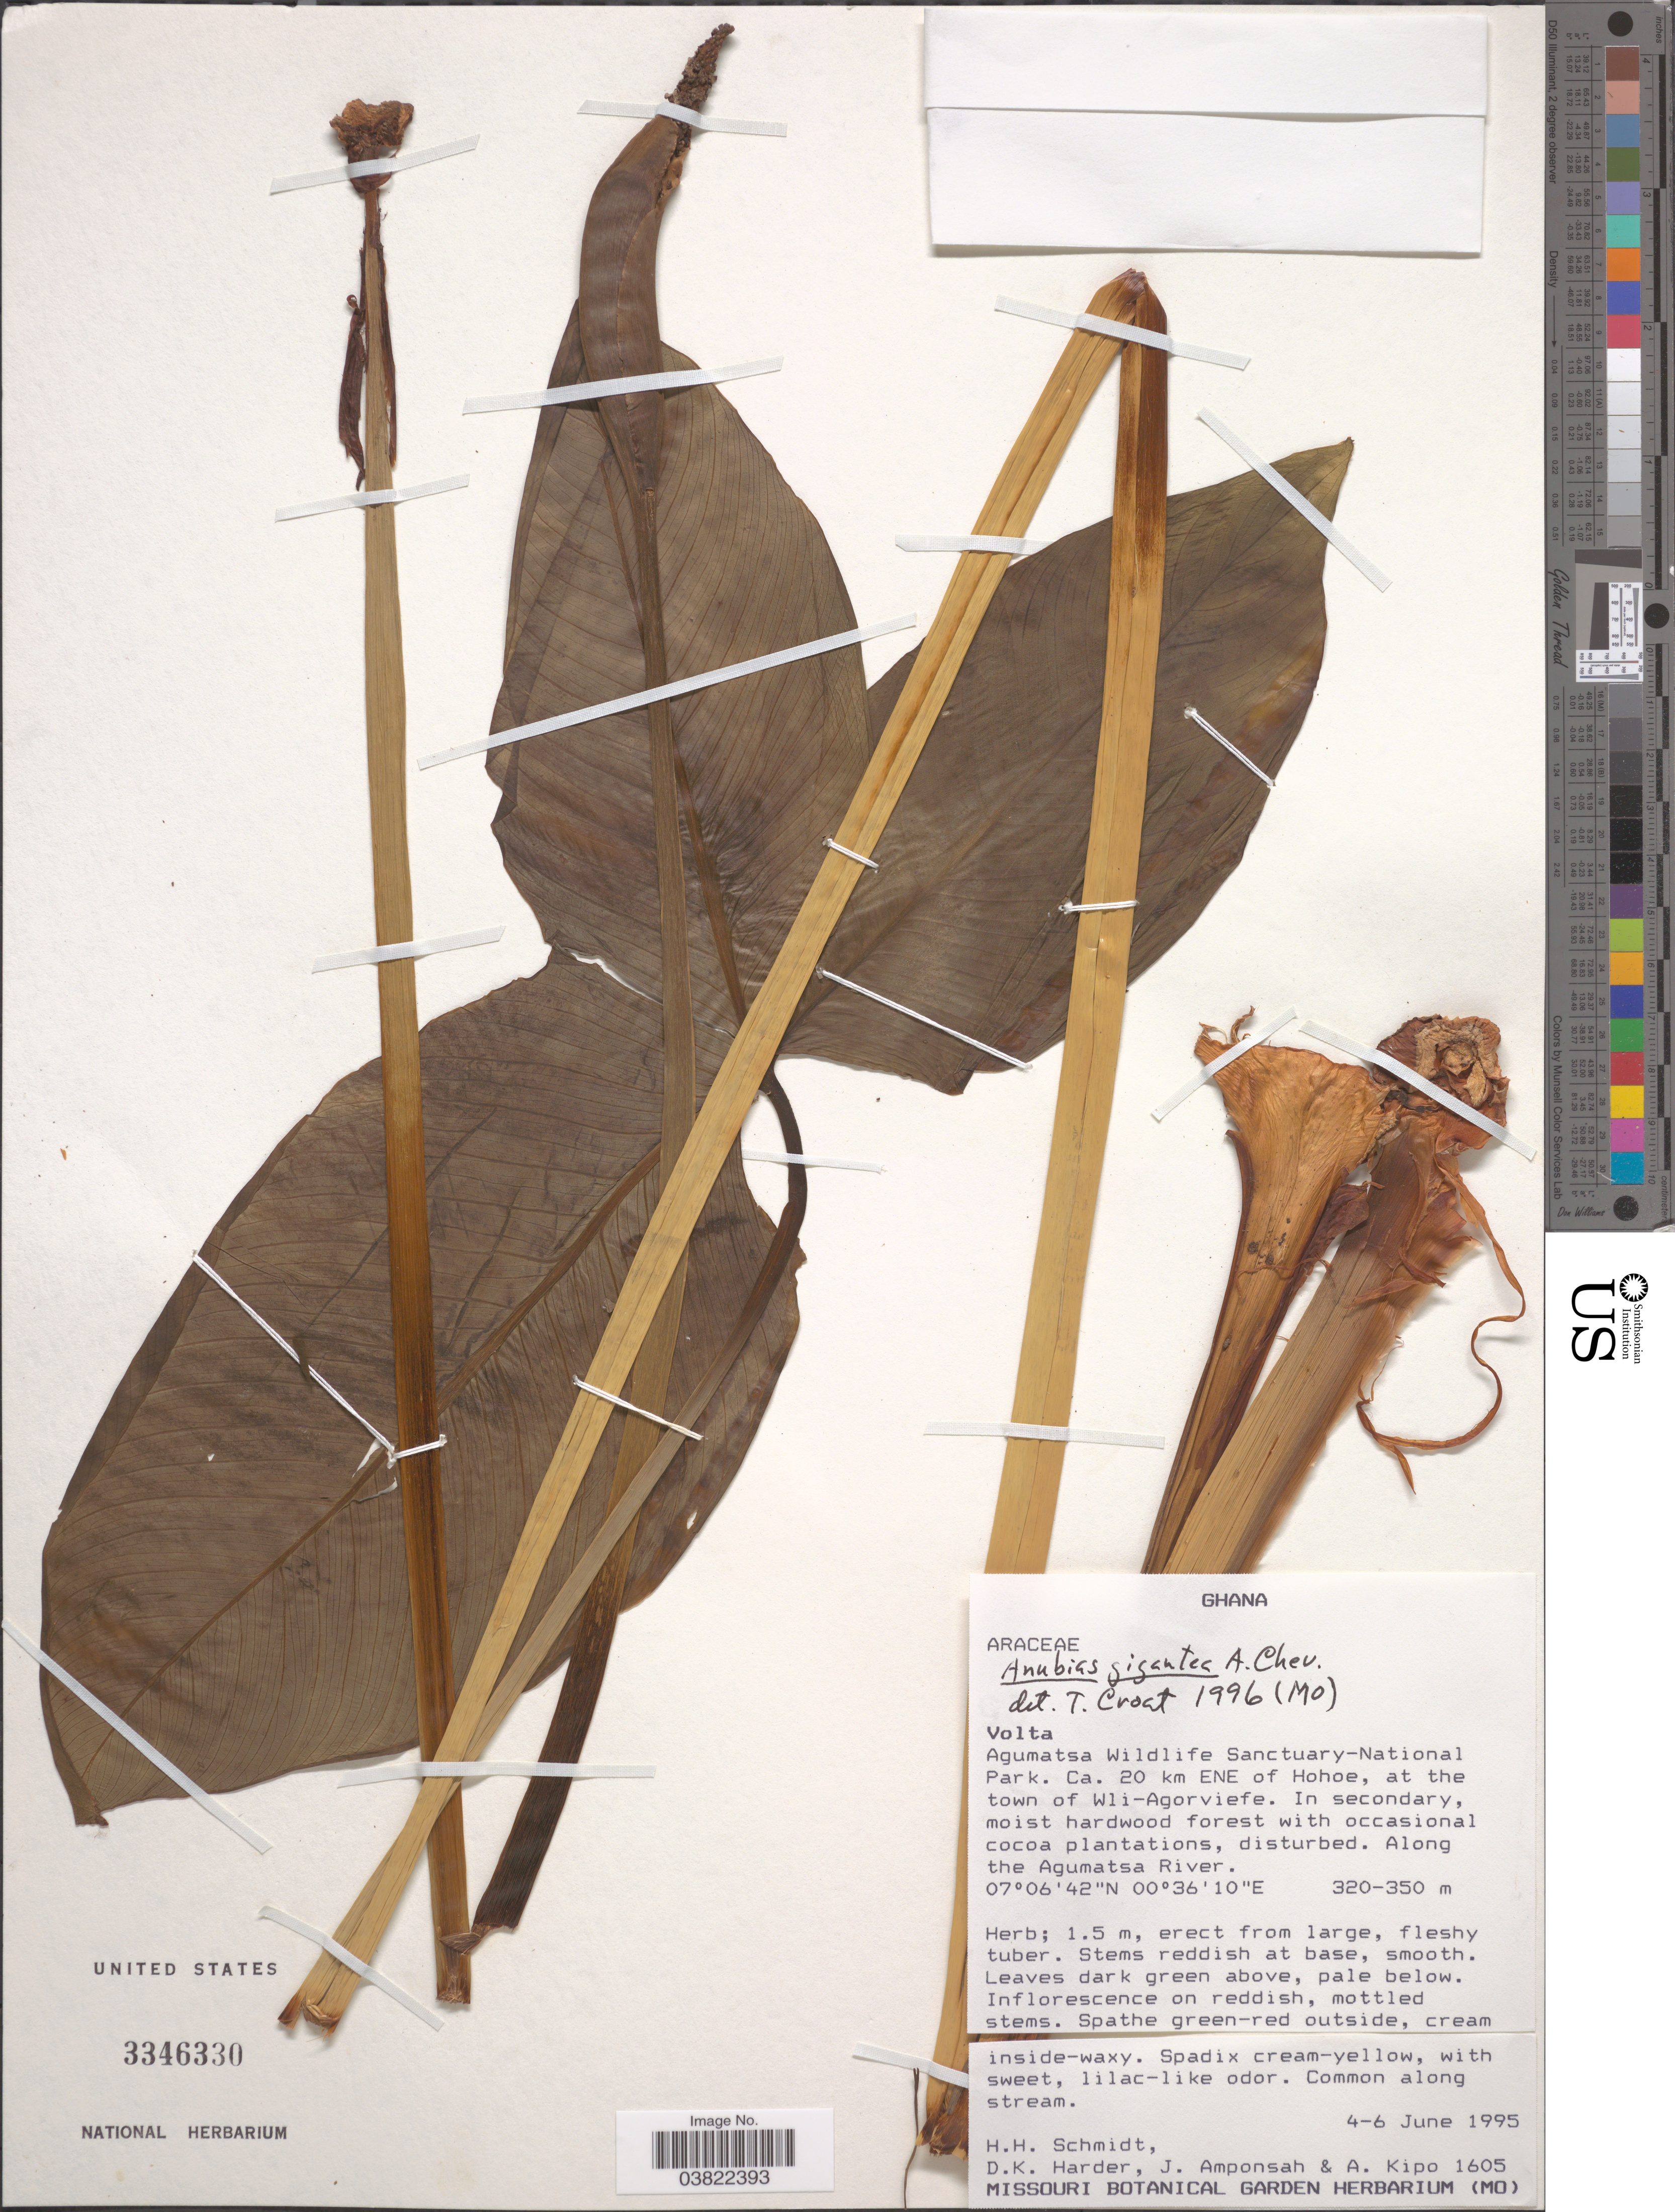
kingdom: Plantae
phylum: Tracheophyta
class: Liliopsida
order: Alismatales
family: Araceae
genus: Anubias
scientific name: Anubias gigantea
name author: A. Chev. ex Hutch.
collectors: H. H. Schmidt, D. Harder, J. Amponsah & A. Kipo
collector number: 1605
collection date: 1995-06-04/1995-06-06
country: Ghana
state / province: Volta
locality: Agumatsa Wildlife Sanctuary-National Park. Ca. 20 km ENE of Hohoe, at the town of Wli-Agorviefe. Along the Agumatsa River.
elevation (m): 320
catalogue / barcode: US 3346330